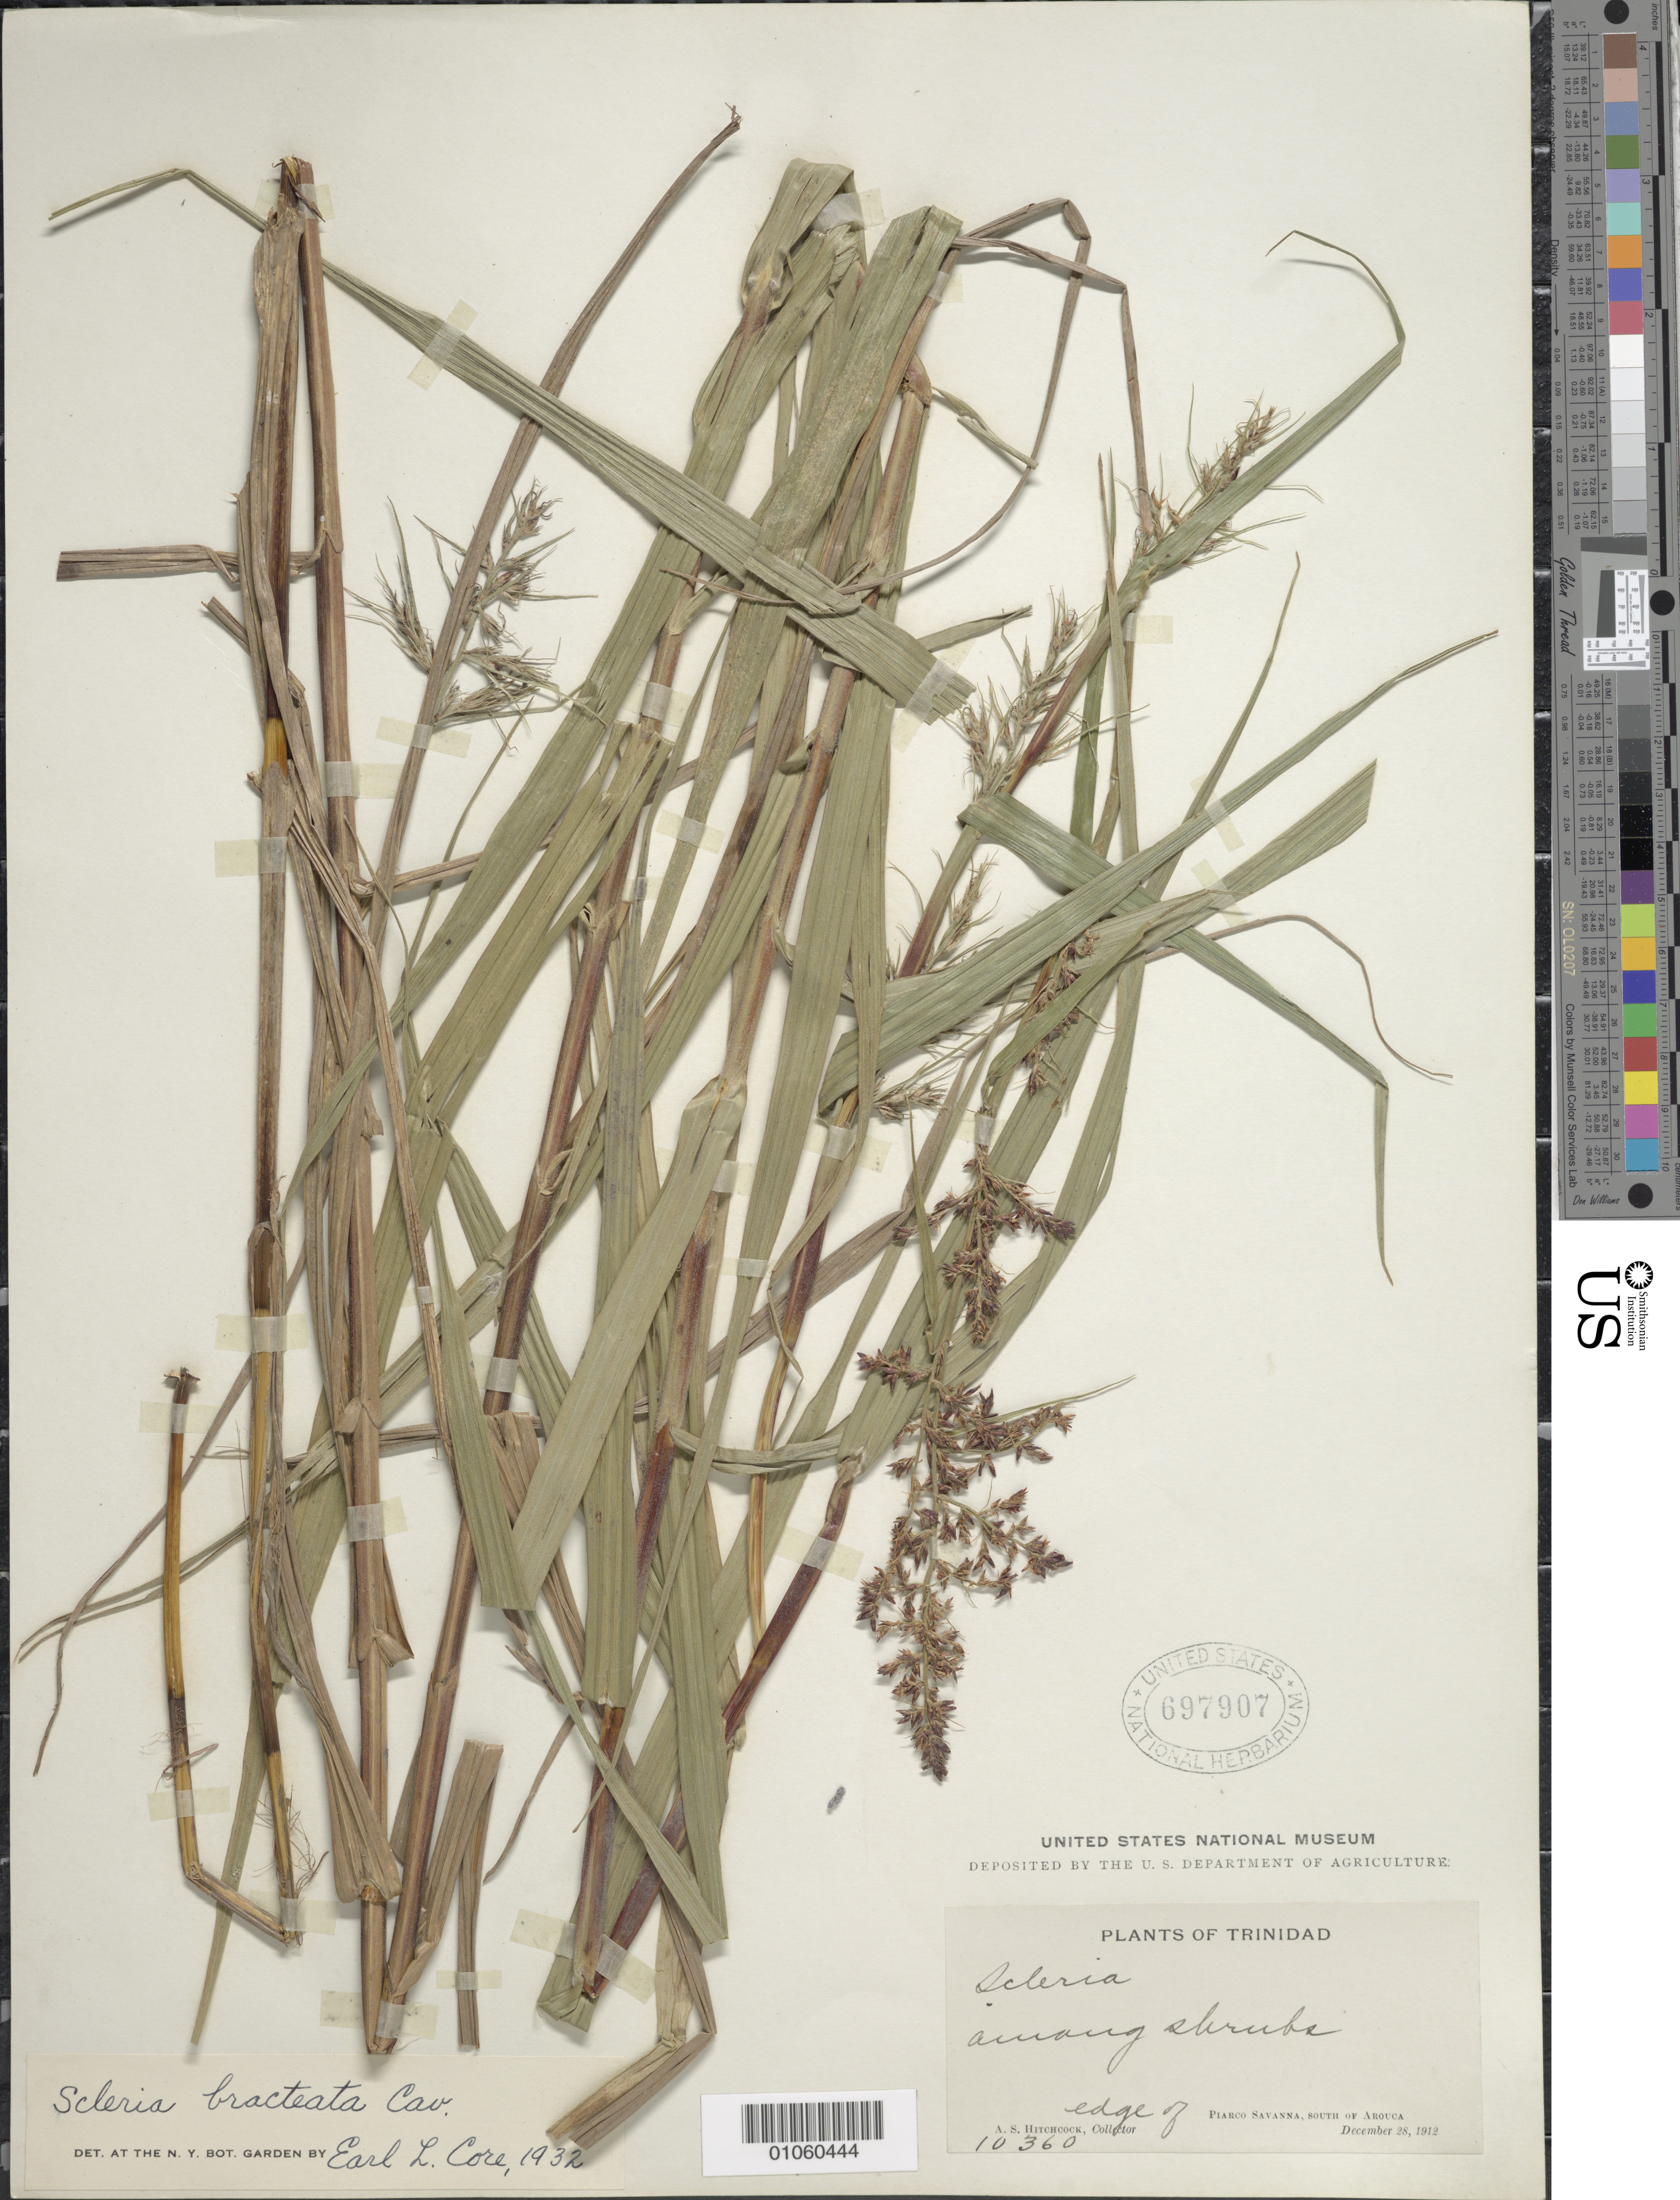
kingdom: Plantae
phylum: Tracheophyta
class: Liliopsida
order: Poales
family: Cyperaceae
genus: Scleria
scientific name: Scleria bracteata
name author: Cav.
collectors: A. S. Hitchcock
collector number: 10360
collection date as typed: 28 Dec 1912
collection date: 1912-12-28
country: Trinidad and Tobago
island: Trinidad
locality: edge of Piarco Savanna, S of Arouca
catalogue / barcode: US 697907